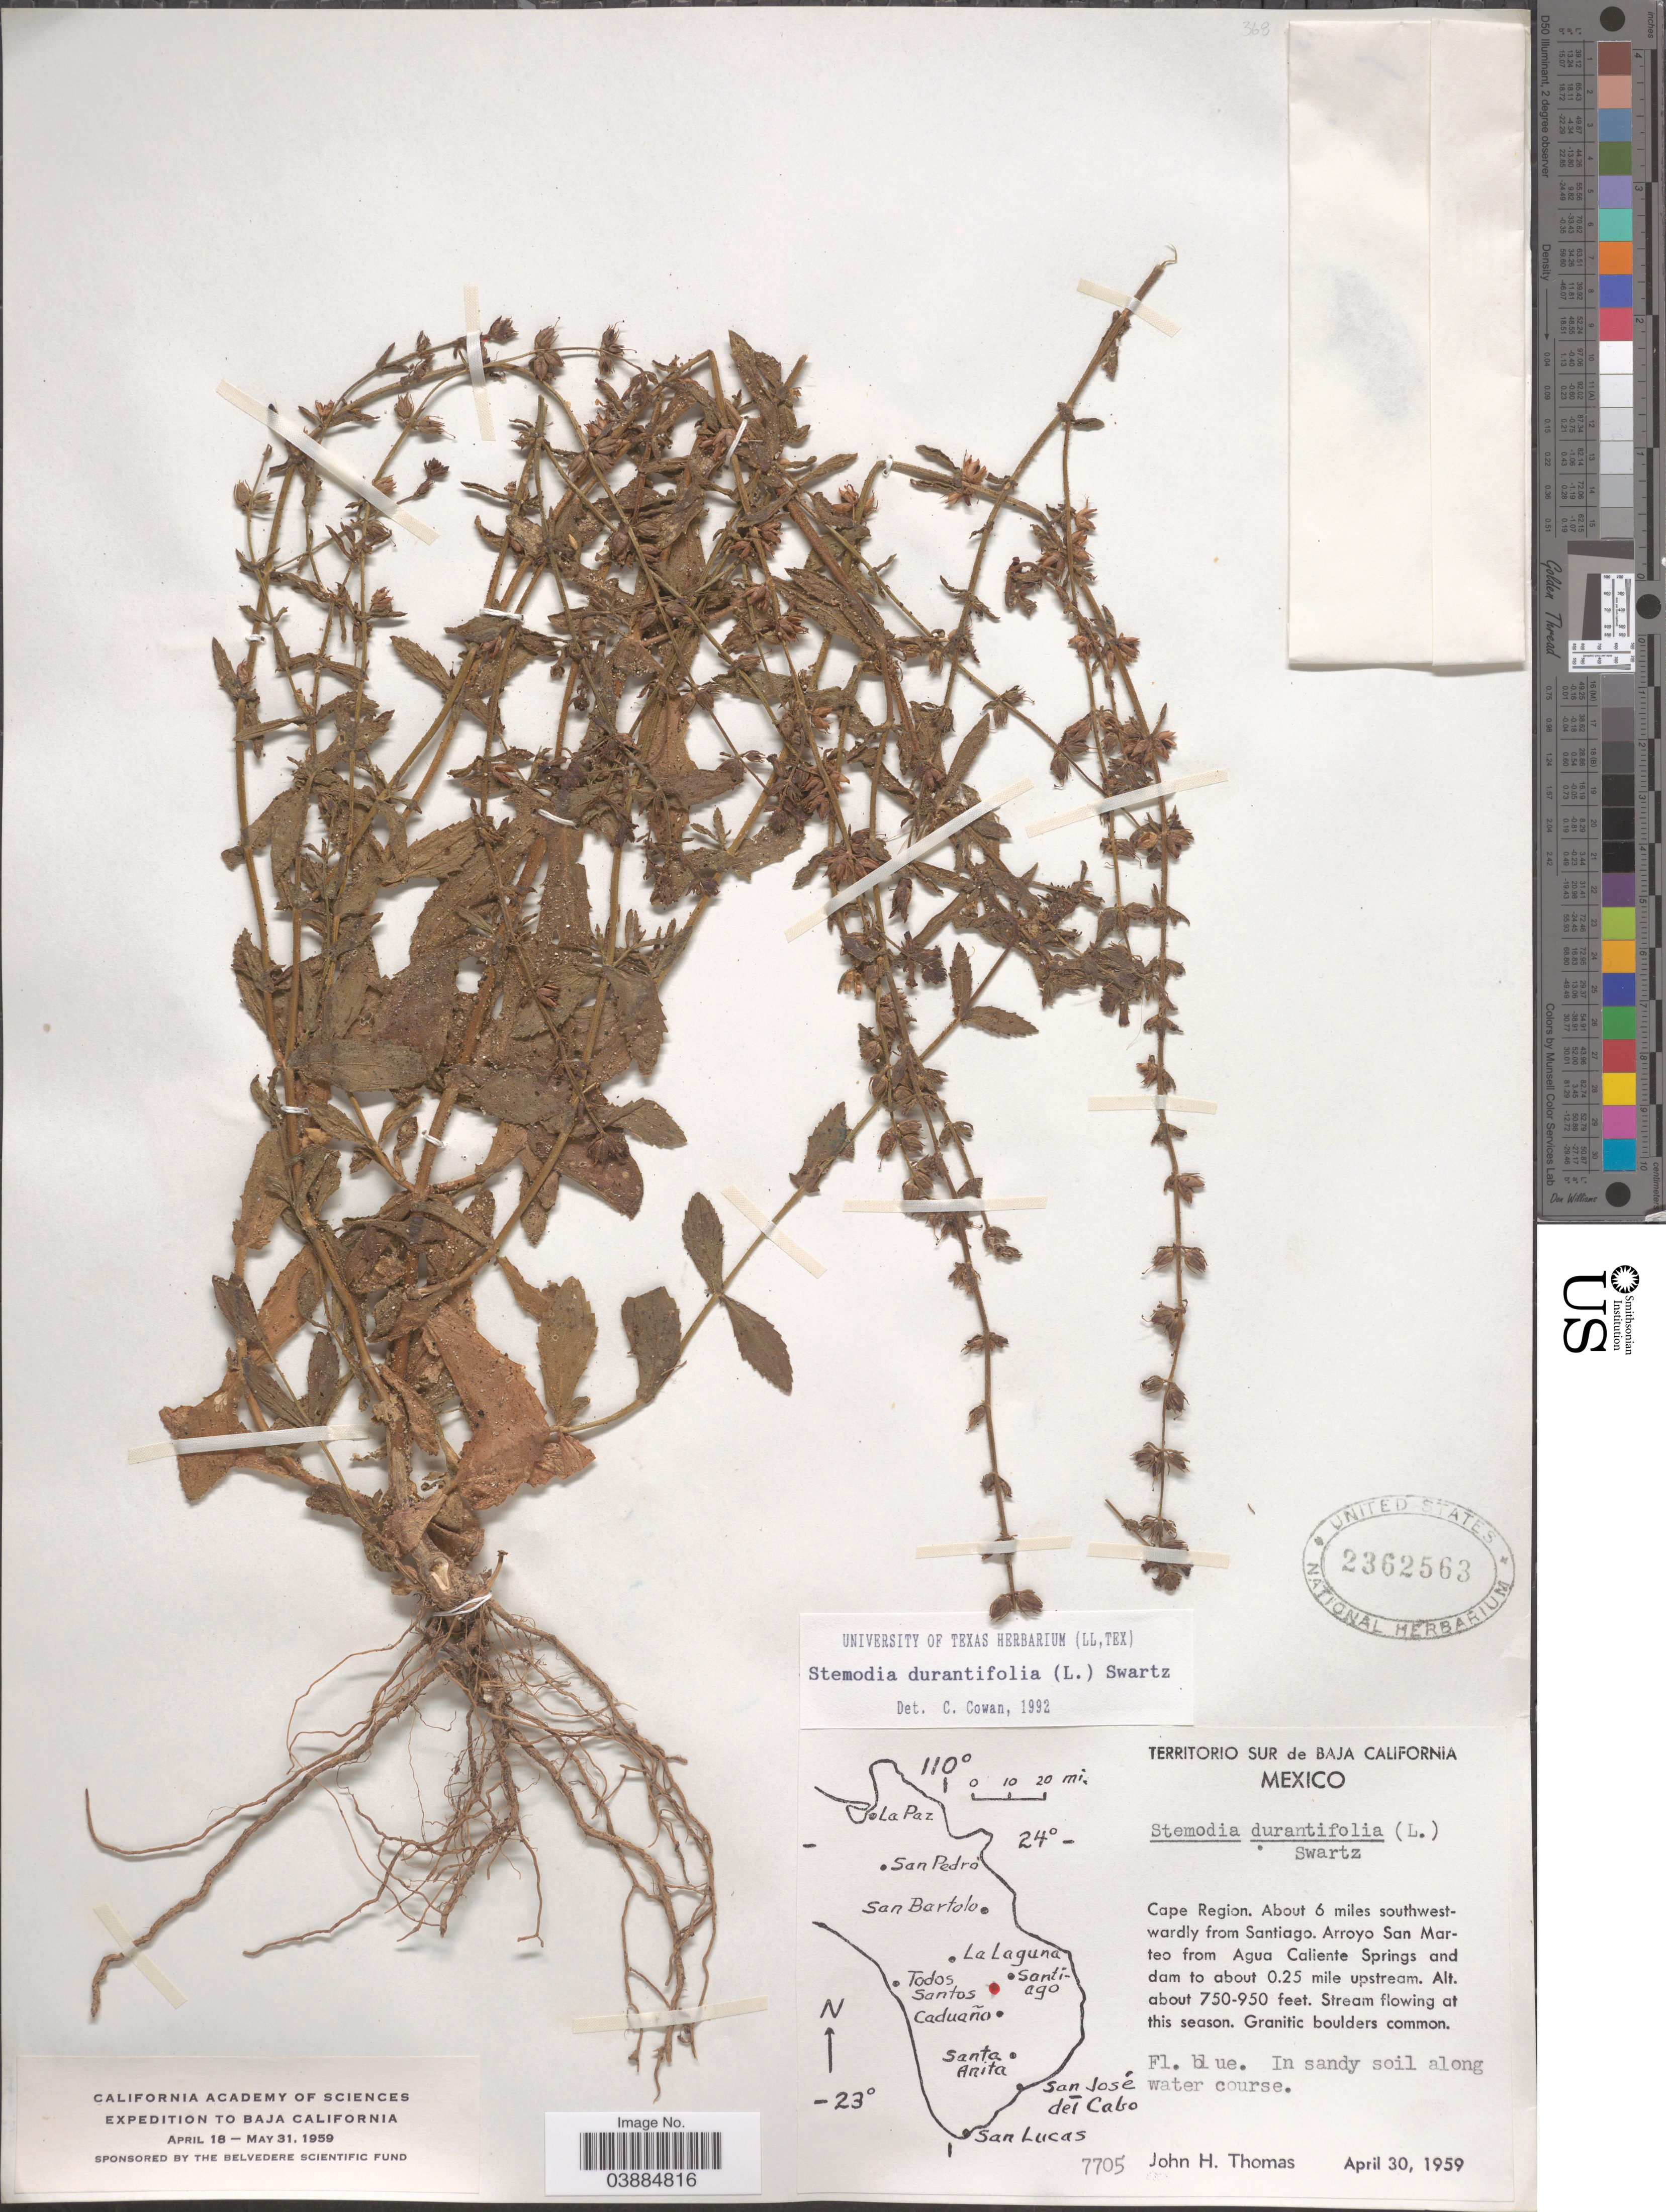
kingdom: Plantae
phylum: Tracheophyta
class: Magnoliopsida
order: Lamiales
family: Plantaginaceae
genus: Stemodia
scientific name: Stemodia durantifolia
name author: (L.) Sw.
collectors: J. H. Thomas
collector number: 7705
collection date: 1959-04-30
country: Mexico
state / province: Baja California Sur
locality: Territorio Sur de Baja California. Cape Region. About 6 miles southwestwardly from Santiago. Arroyo San Marteo from Agua Caliente Springs an dam to about 0.25 upstream.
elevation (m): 229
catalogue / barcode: US 2362563